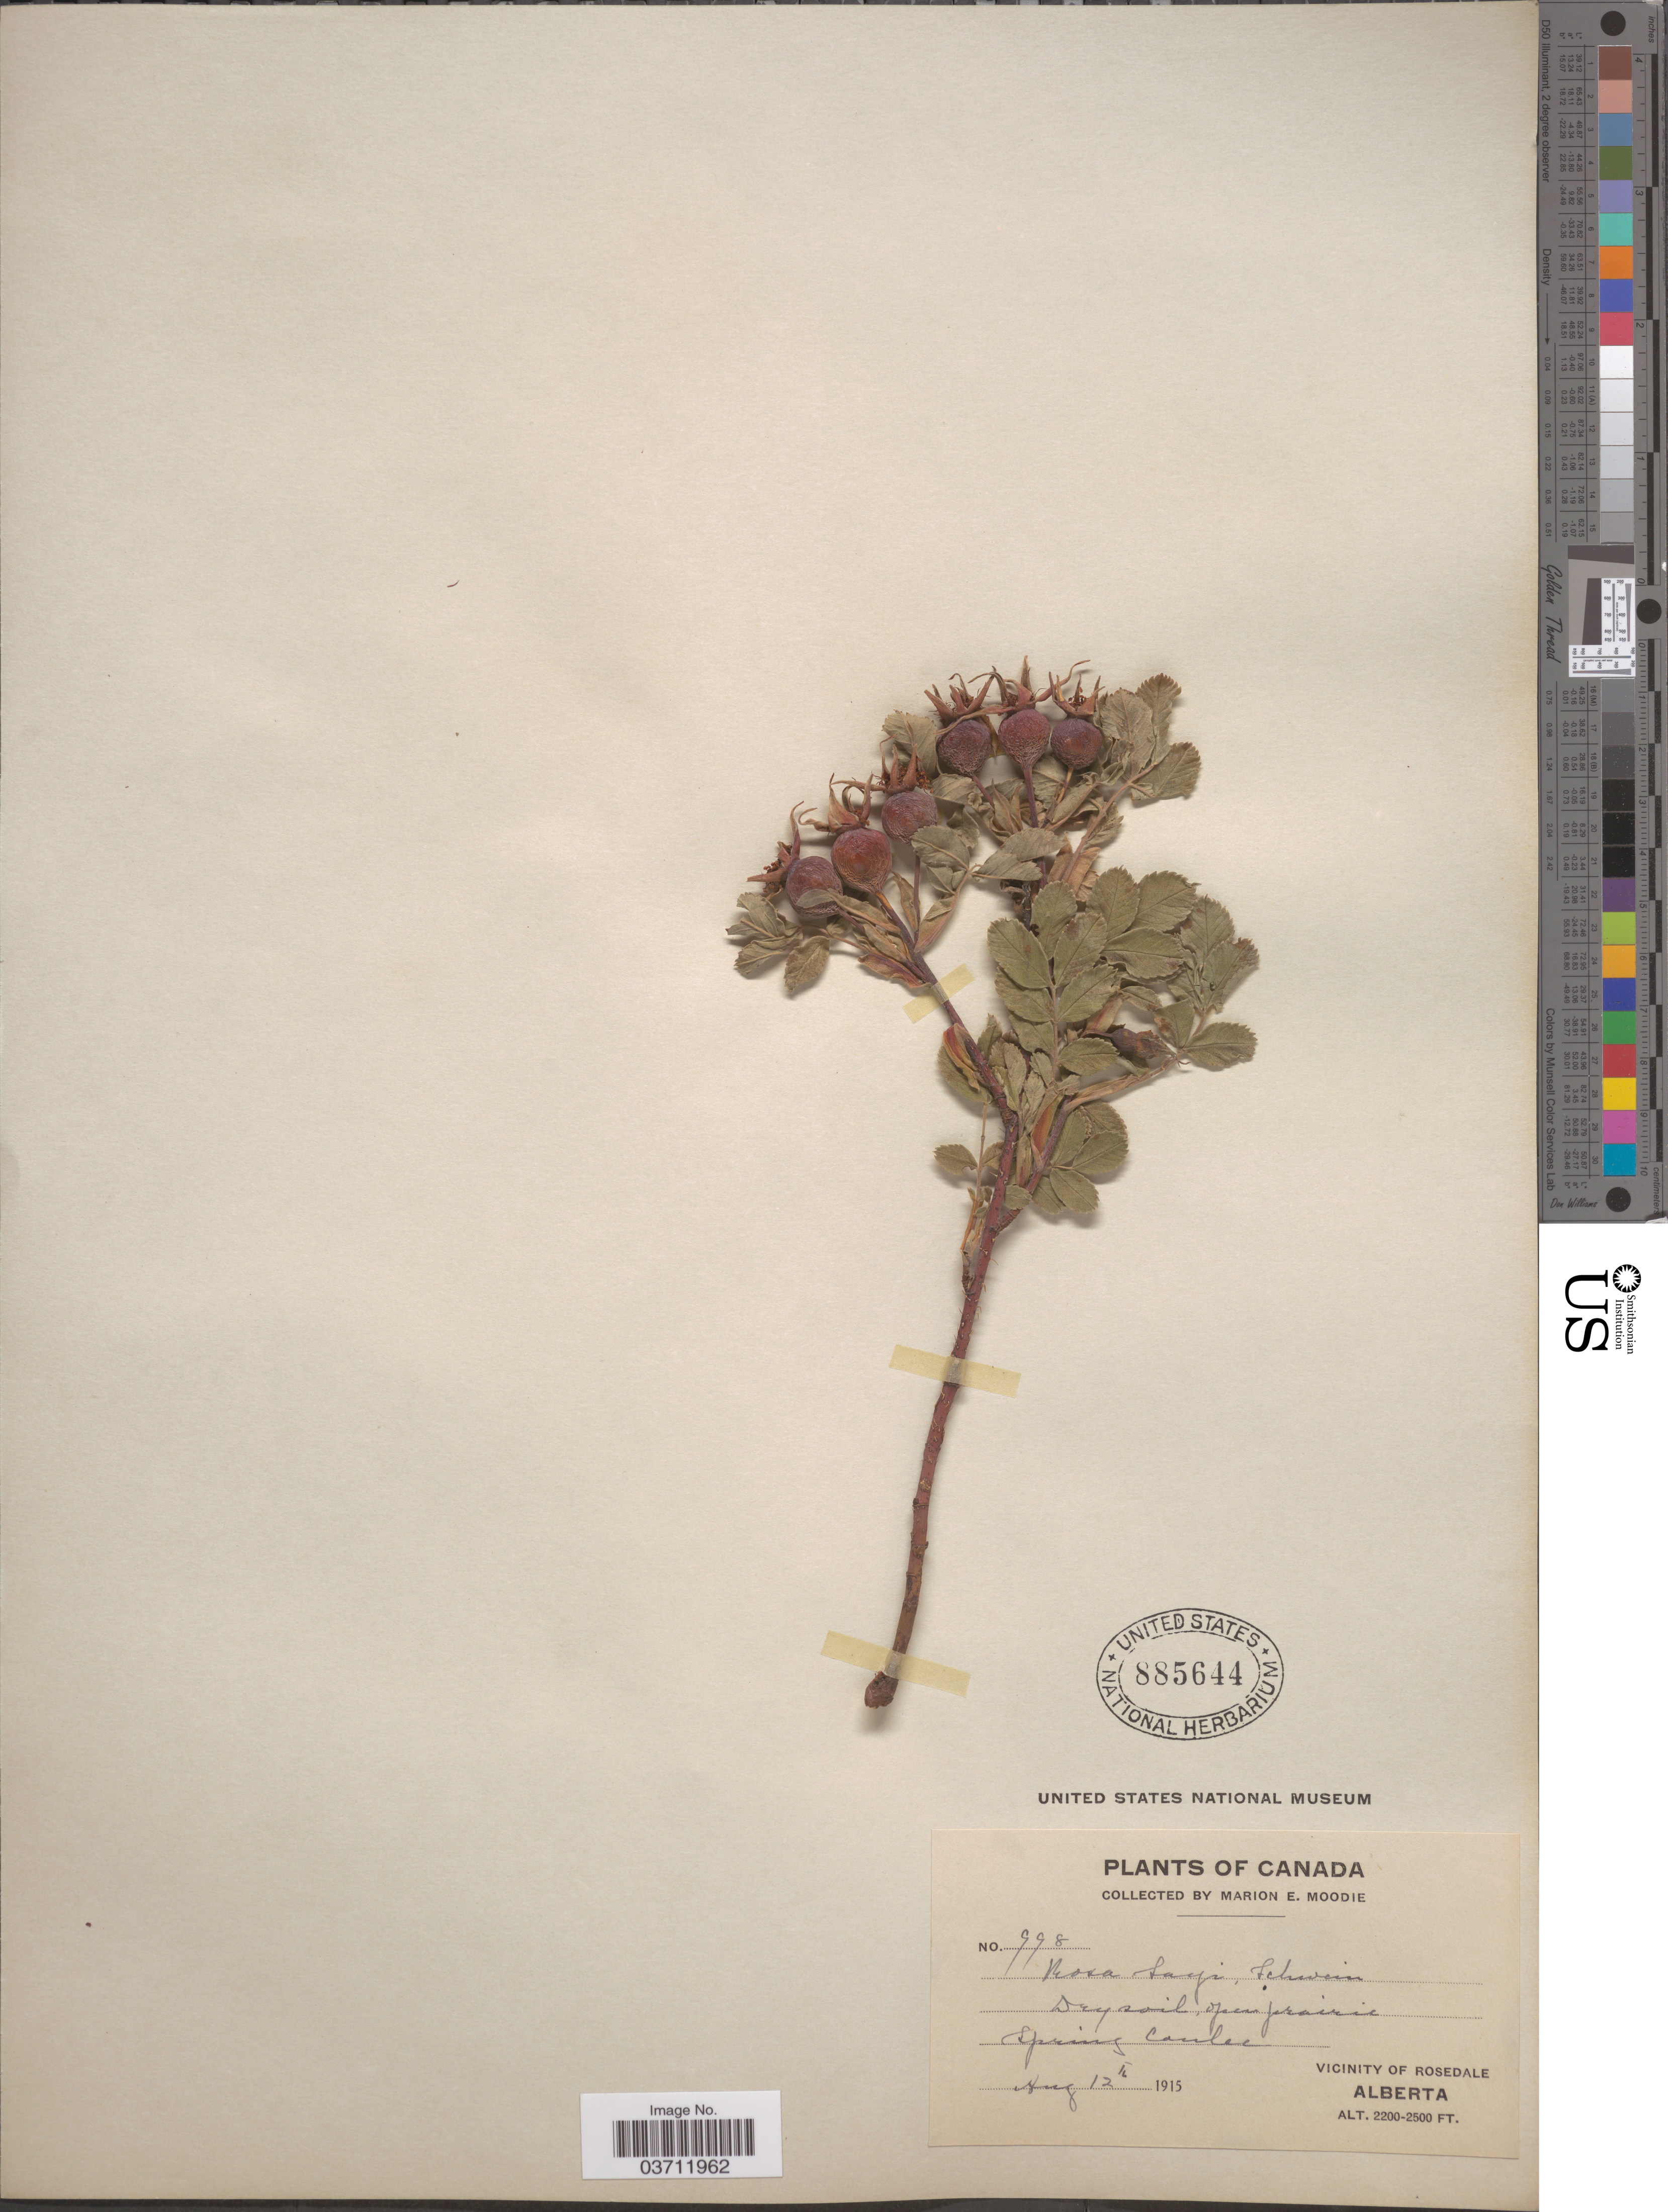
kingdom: Plantae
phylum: Tracheophyta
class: Magnoliopsida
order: Rosales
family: Rosaceae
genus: Rosa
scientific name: Rosa sayi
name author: Schwein.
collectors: M. E. Moodie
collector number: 998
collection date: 1915-08-12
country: Canada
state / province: Alberta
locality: Spring Coulee. Vicinity of Rosedale.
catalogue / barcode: US 885644